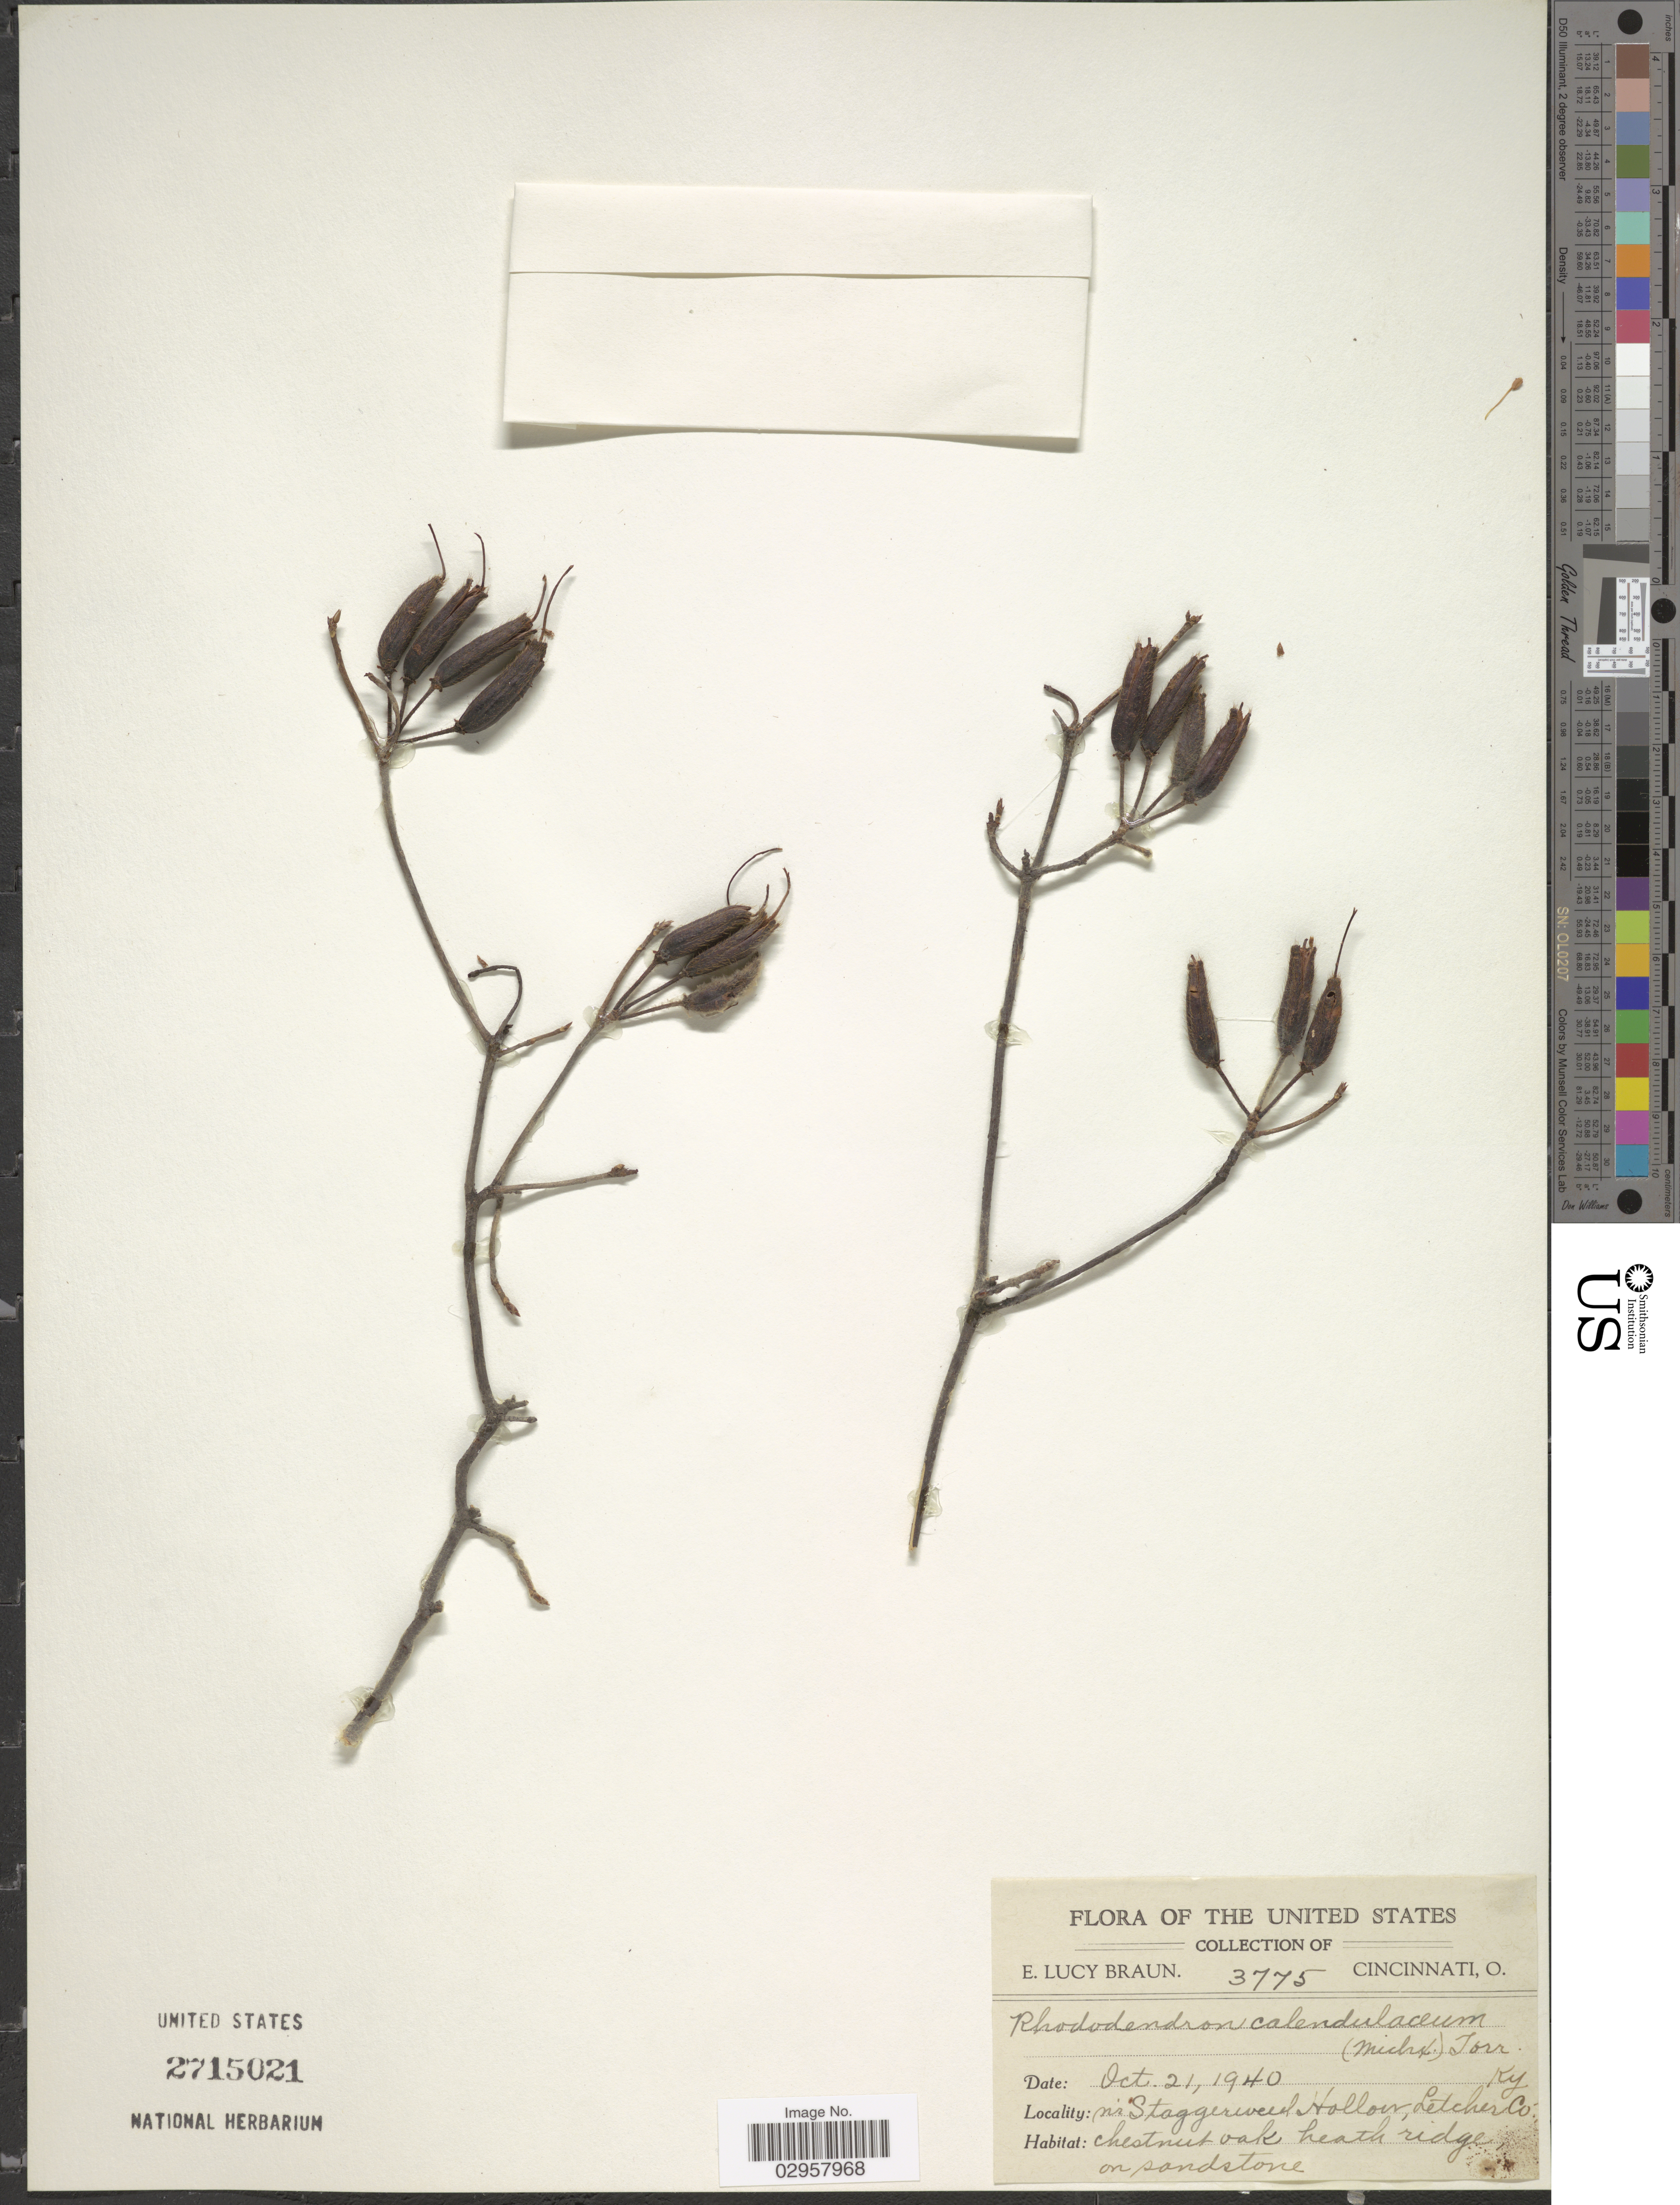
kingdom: Plantae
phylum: Tracheophyta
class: Magnoliopsida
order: Ericales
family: Ericaceae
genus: Rhododendron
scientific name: Rhododendron calendulaceum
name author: (Michx.) Torr.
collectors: E. L. Braun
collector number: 3775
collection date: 1940-10-21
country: United States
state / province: Kentucky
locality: Nr Staggerweed Hollow, Letcher Co.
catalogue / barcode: US 2715021